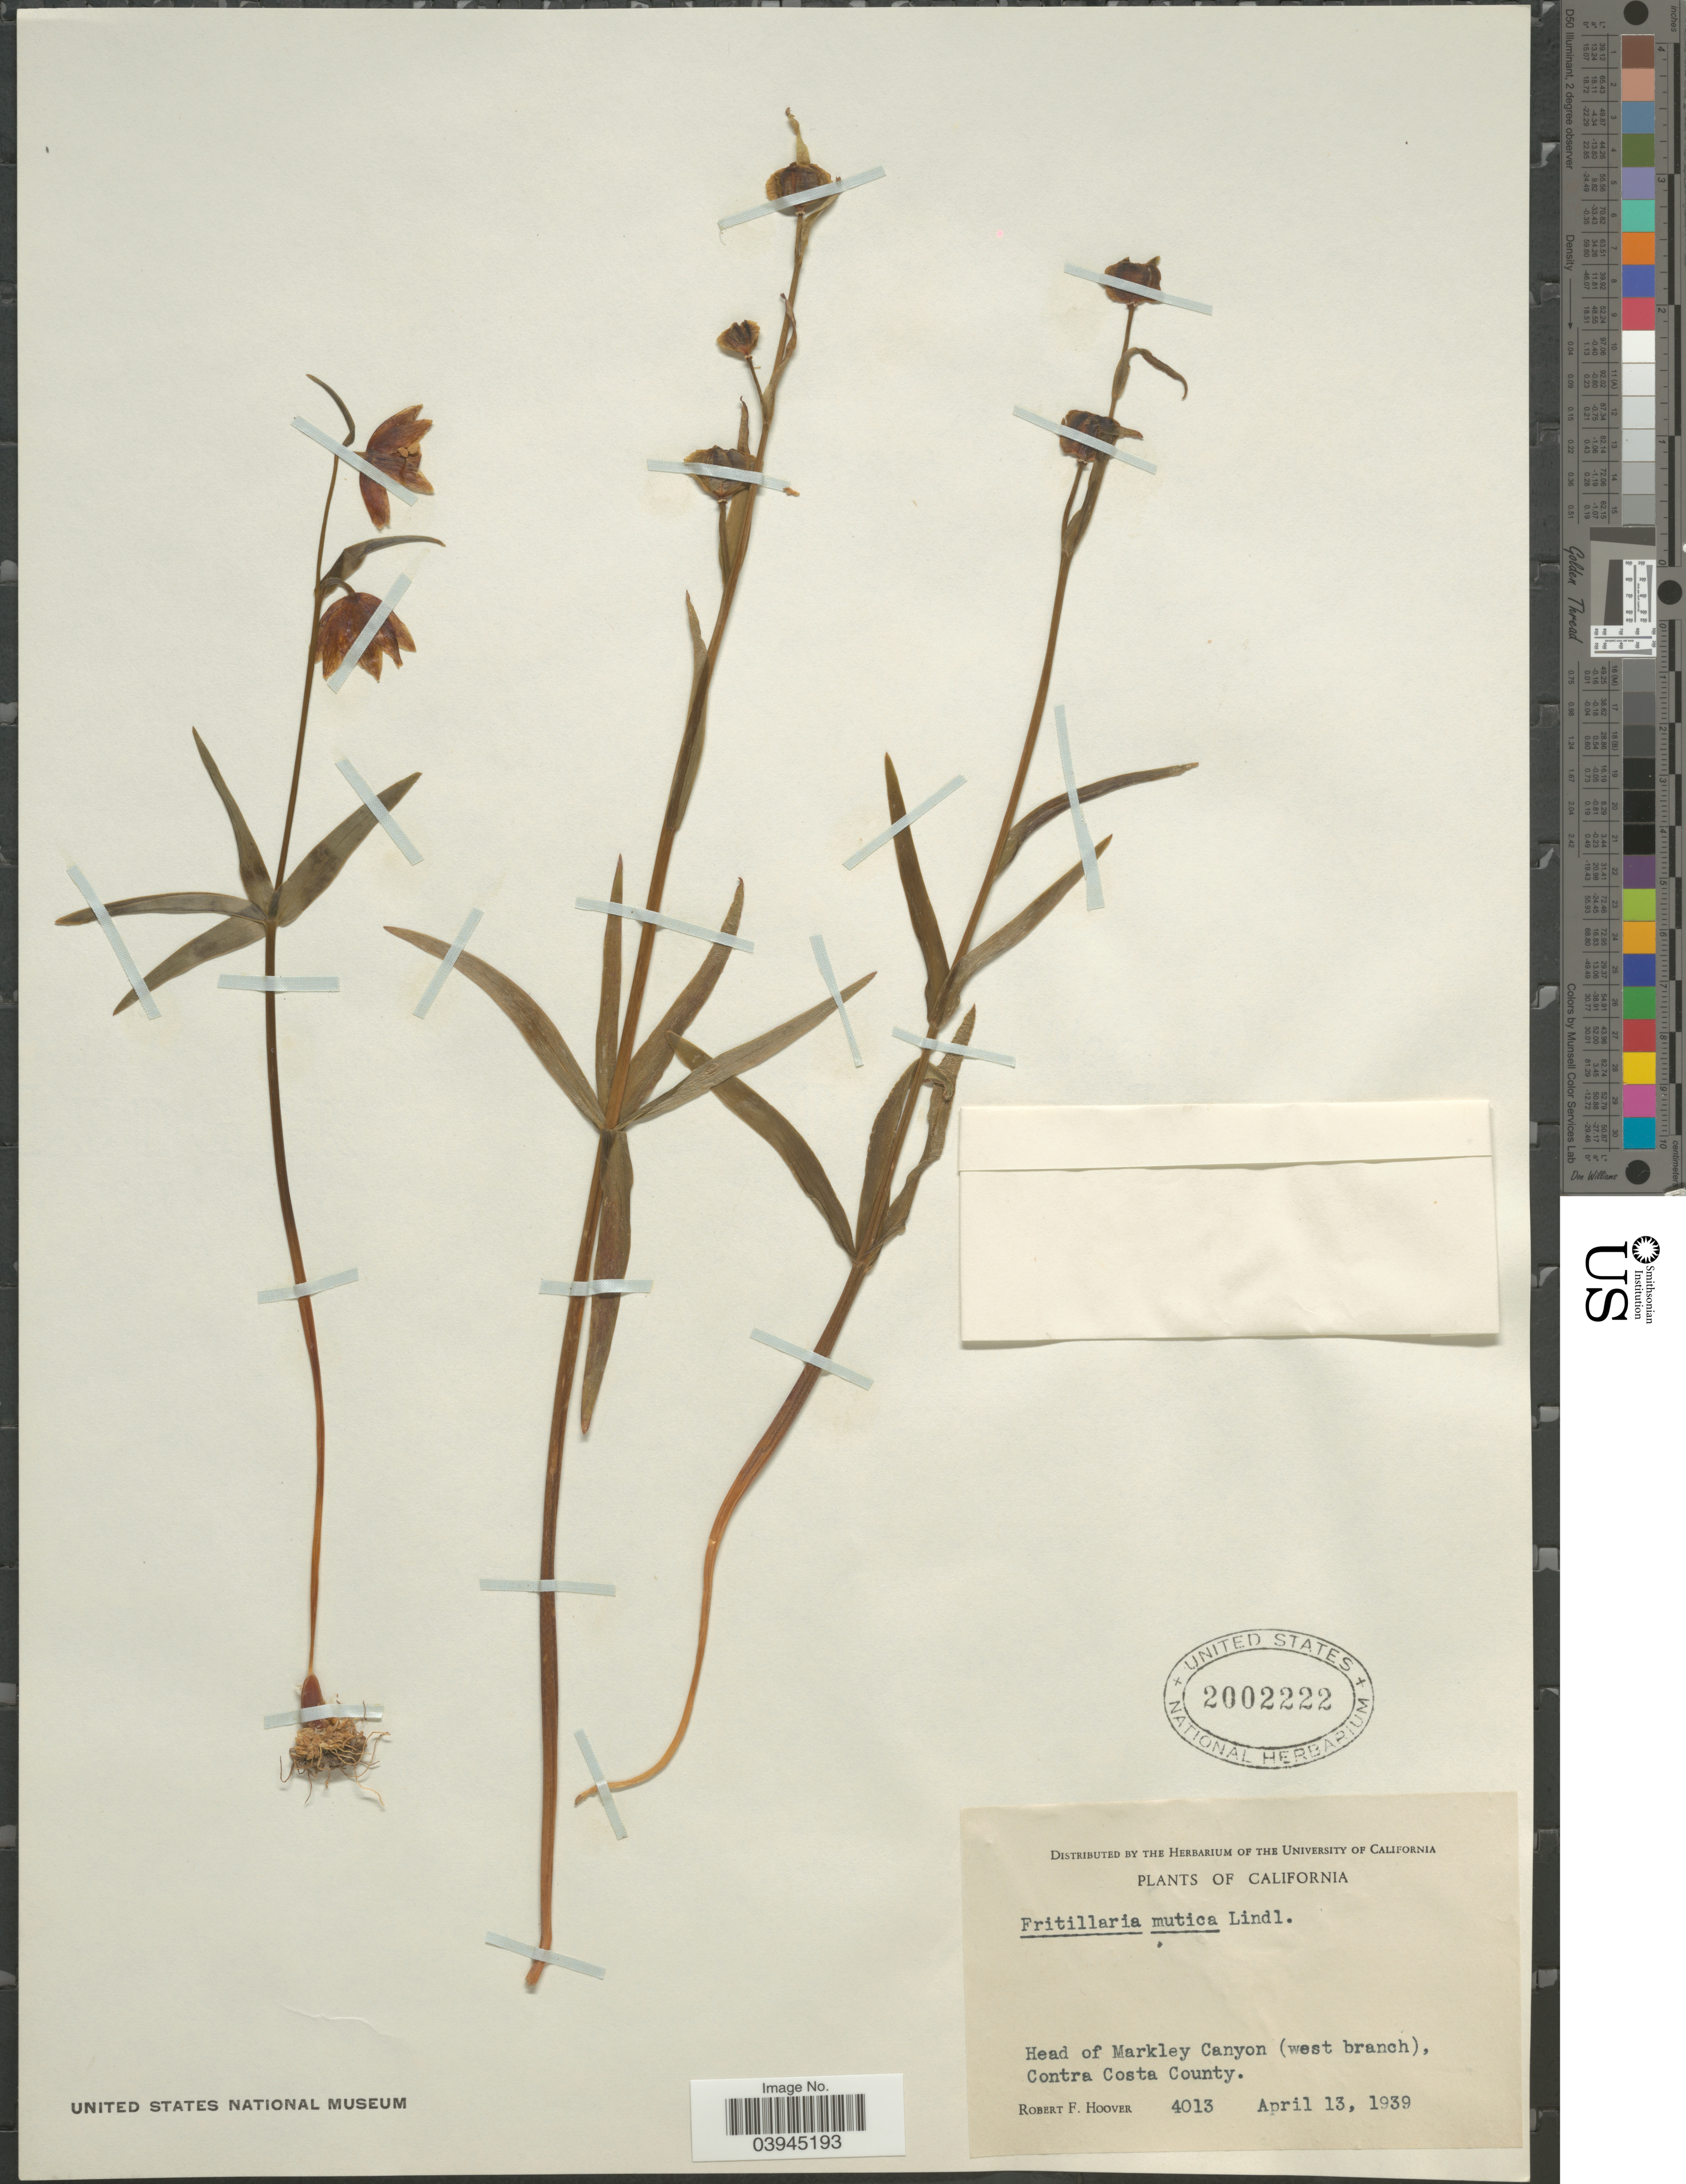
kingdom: Plantae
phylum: Tracheophyta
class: Liliopsida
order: Liliales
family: Liliaceae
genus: Fritillaria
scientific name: Fritillaria mutica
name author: Lindl.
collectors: R. F. Hoover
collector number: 4013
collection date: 1939-04-13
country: United States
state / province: California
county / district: Contra Costa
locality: Head of Markley Canyon (west branch), Contra Costa County.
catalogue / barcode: US 2002222